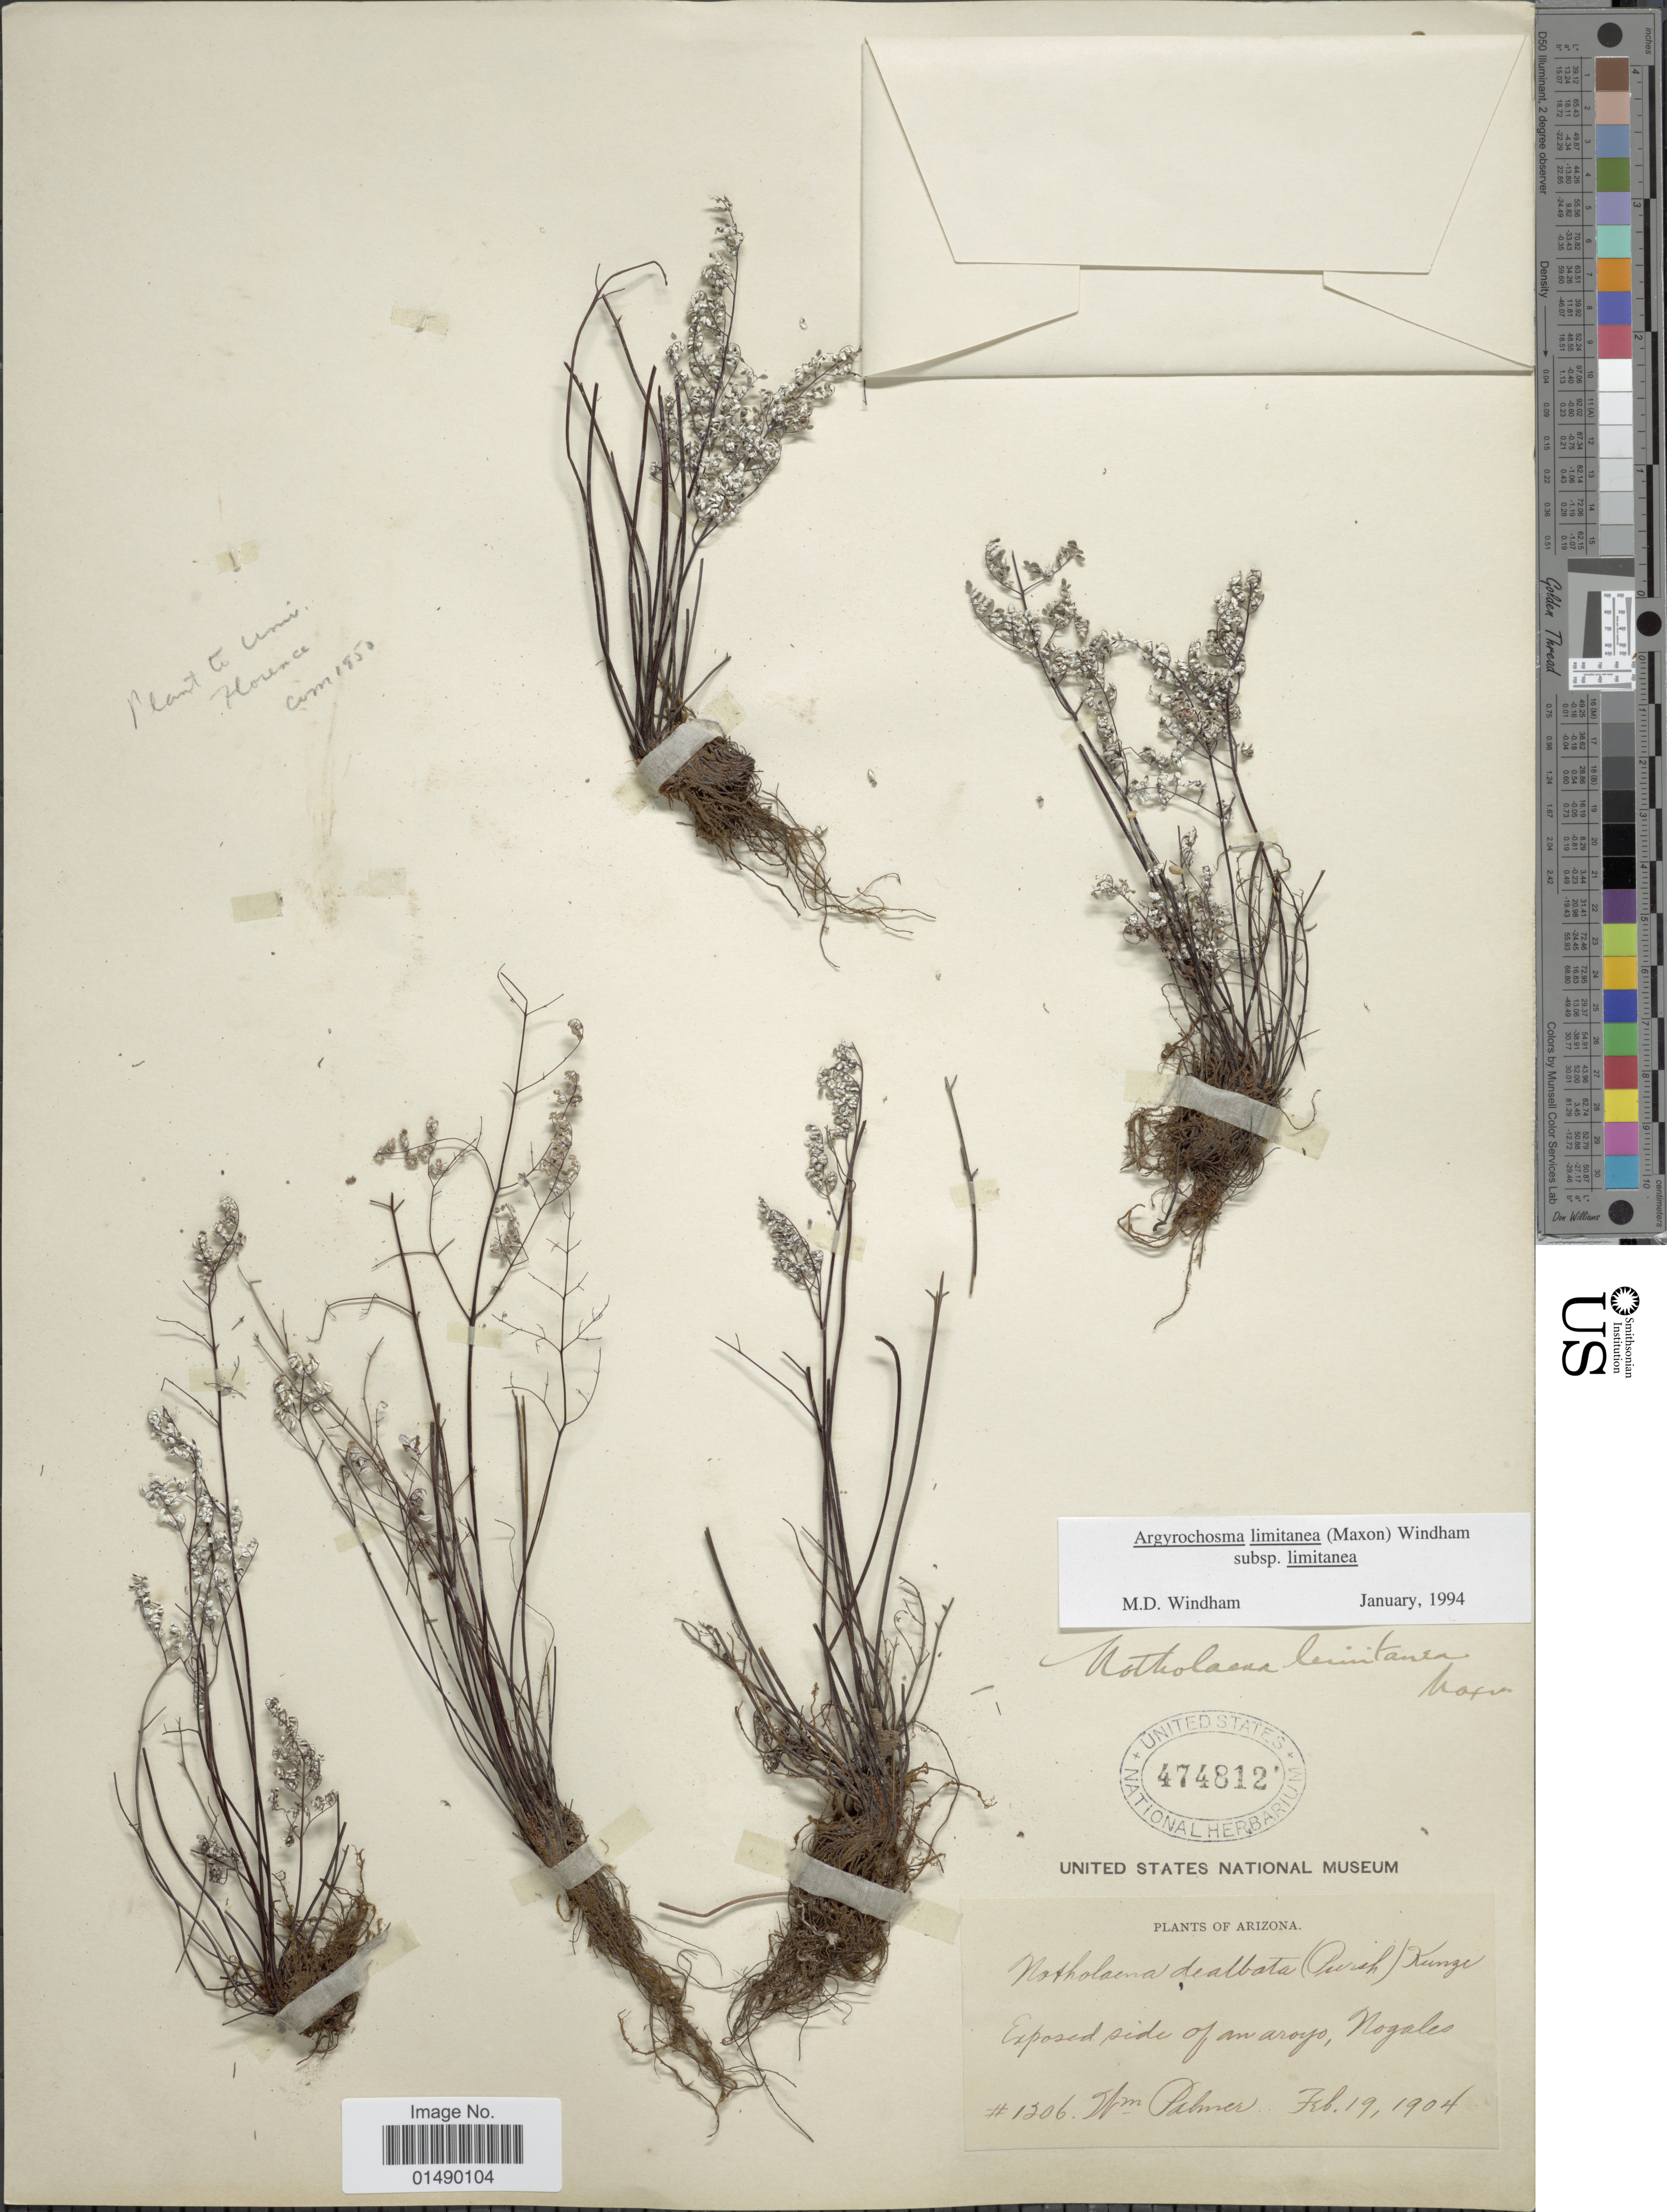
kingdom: Plantae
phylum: Tracheophyta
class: Polypodiopsida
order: Polypodiales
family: Pteridaceae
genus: Argyrochosma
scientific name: Argyrochosma limitanea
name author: (Maxon) Windham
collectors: W. Palmer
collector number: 1306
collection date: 1904-02-19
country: United States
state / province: Arizona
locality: Arizona, Exposed side of Anaroyo, Nogales.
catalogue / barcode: US 474812